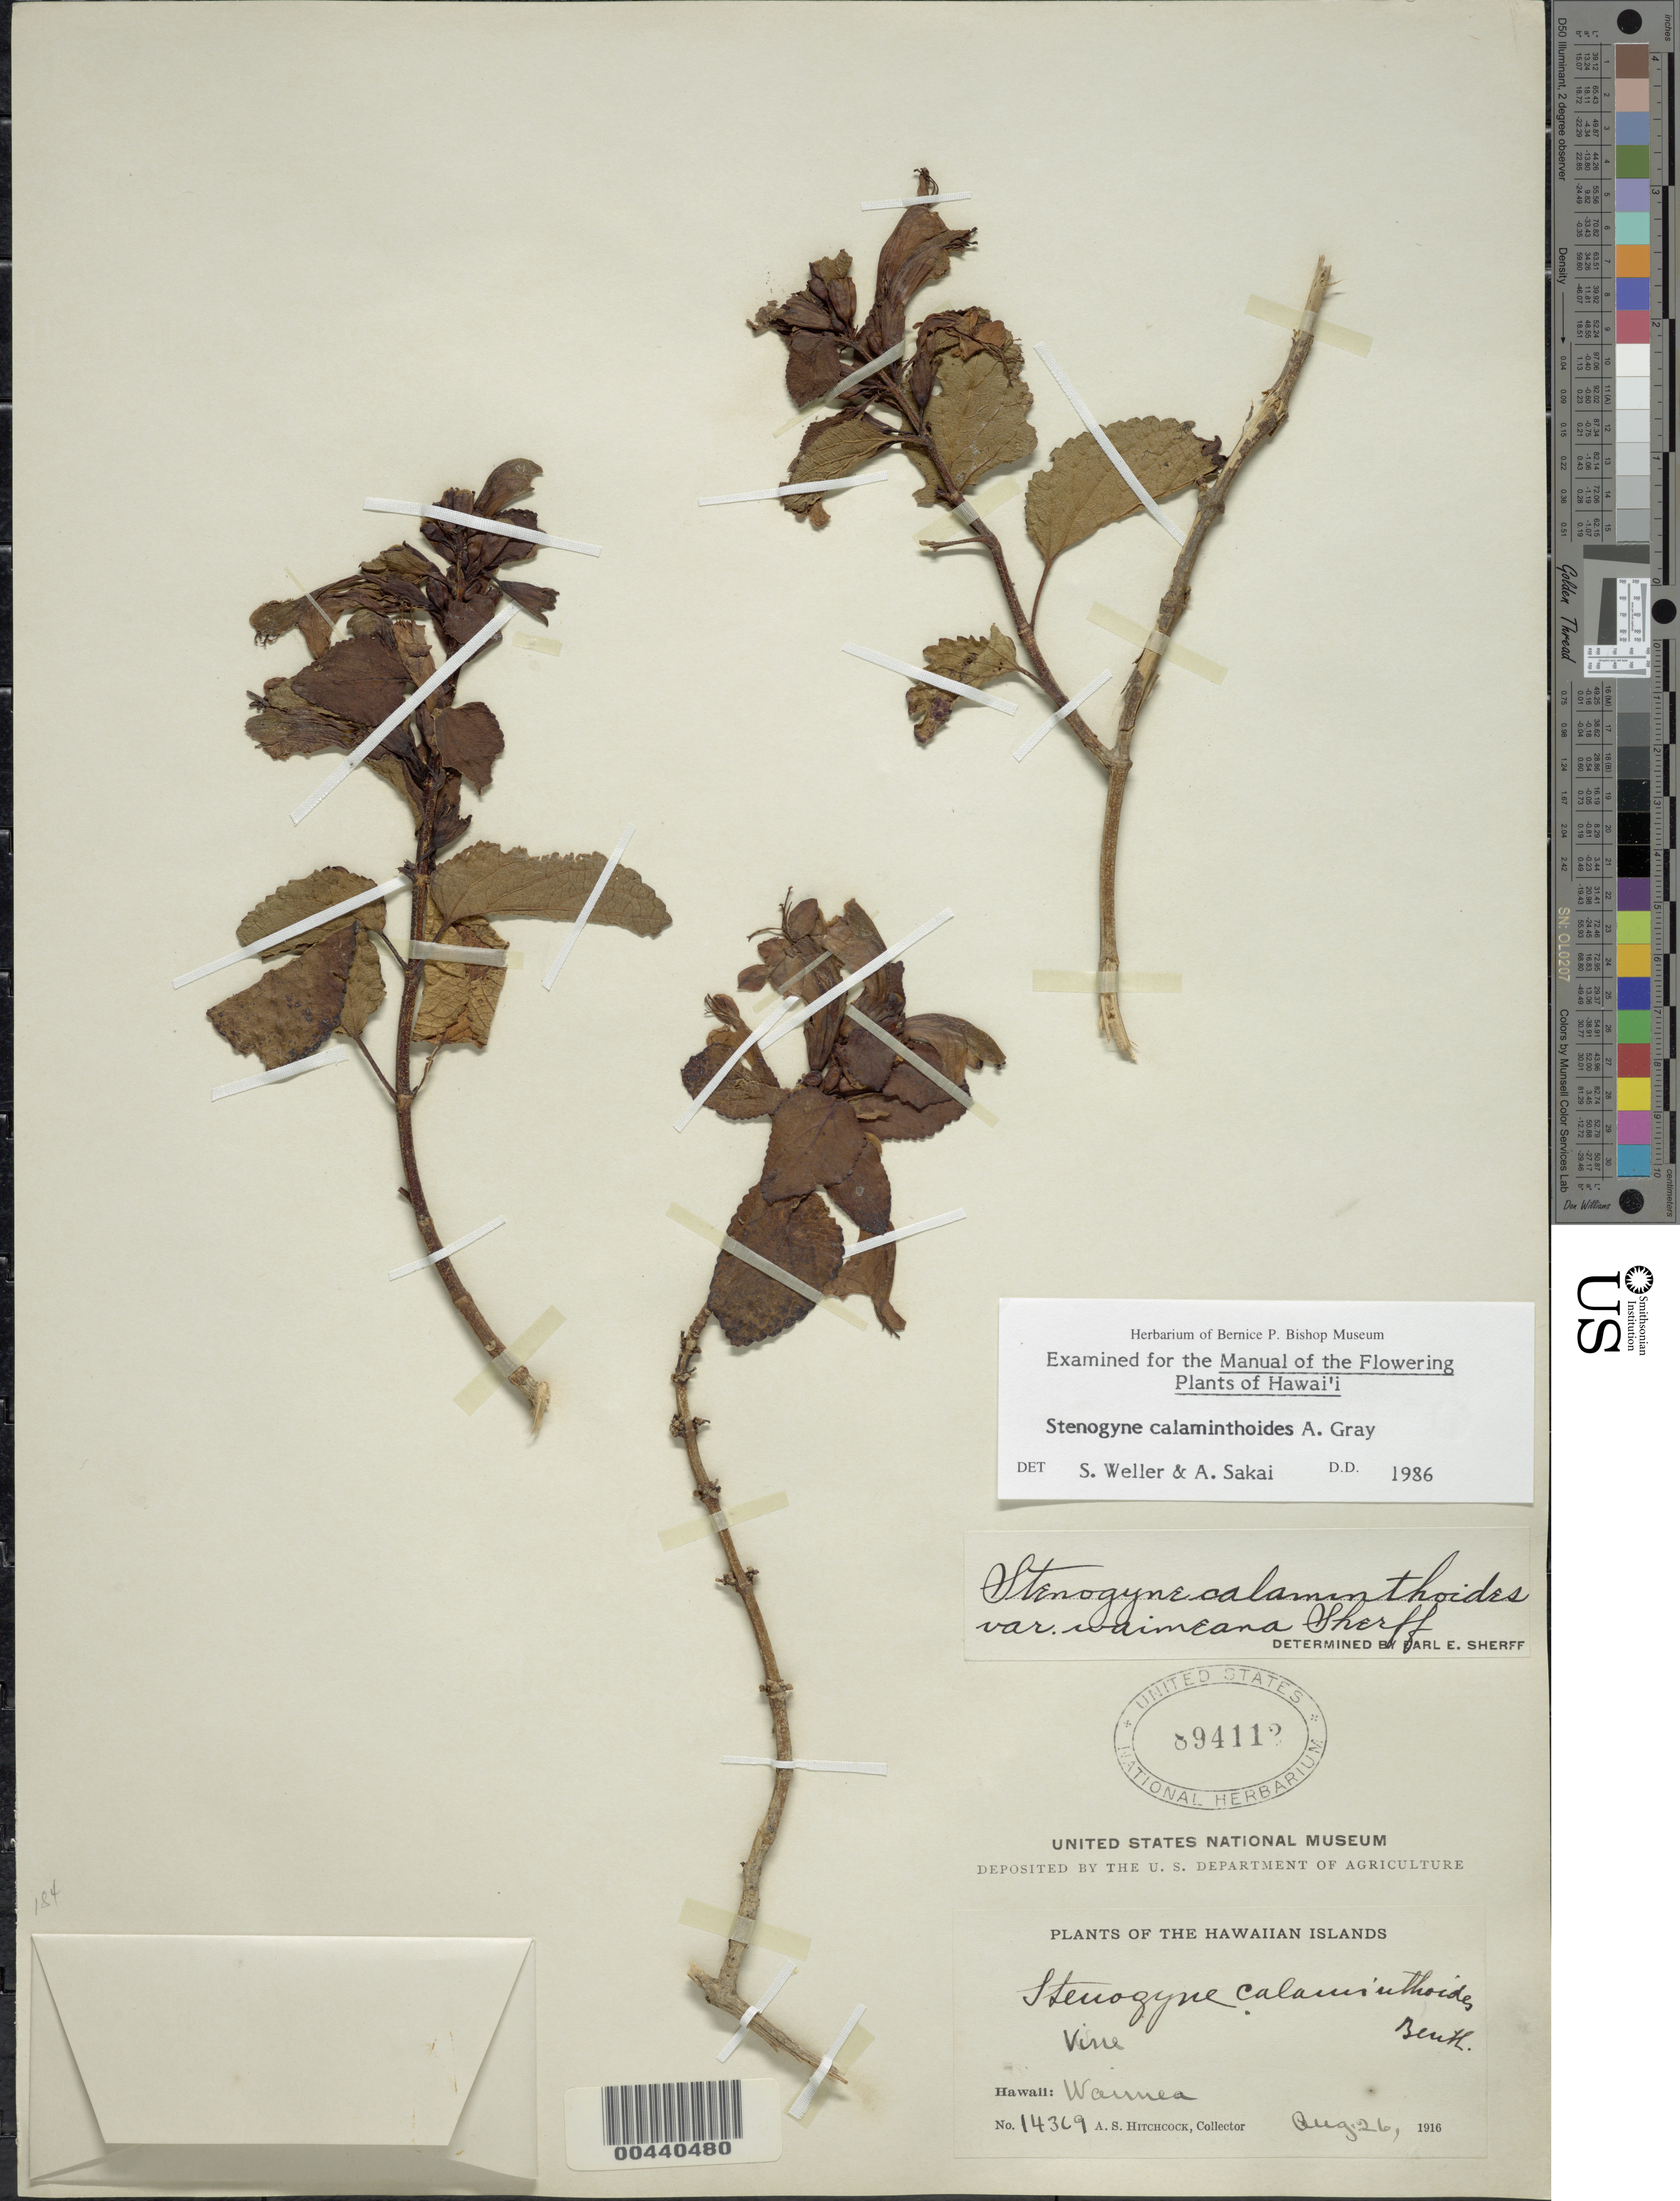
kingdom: Plantae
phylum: Tracheophyta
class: Magnoliopsida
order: Lamiales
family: Lamiaceae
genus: Stenogyne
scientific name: Stenogyne calaminthoides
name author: A. Gray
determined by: Weller, Stephen G., (UNITED STATES)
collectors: A. S. Hitchcock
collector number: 14369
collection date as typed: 26 Aug 1916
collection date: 1916-08-26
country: United States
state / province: Hawaii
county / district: Hawaii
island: Hawaii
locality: Waimea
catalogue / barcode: US 894112